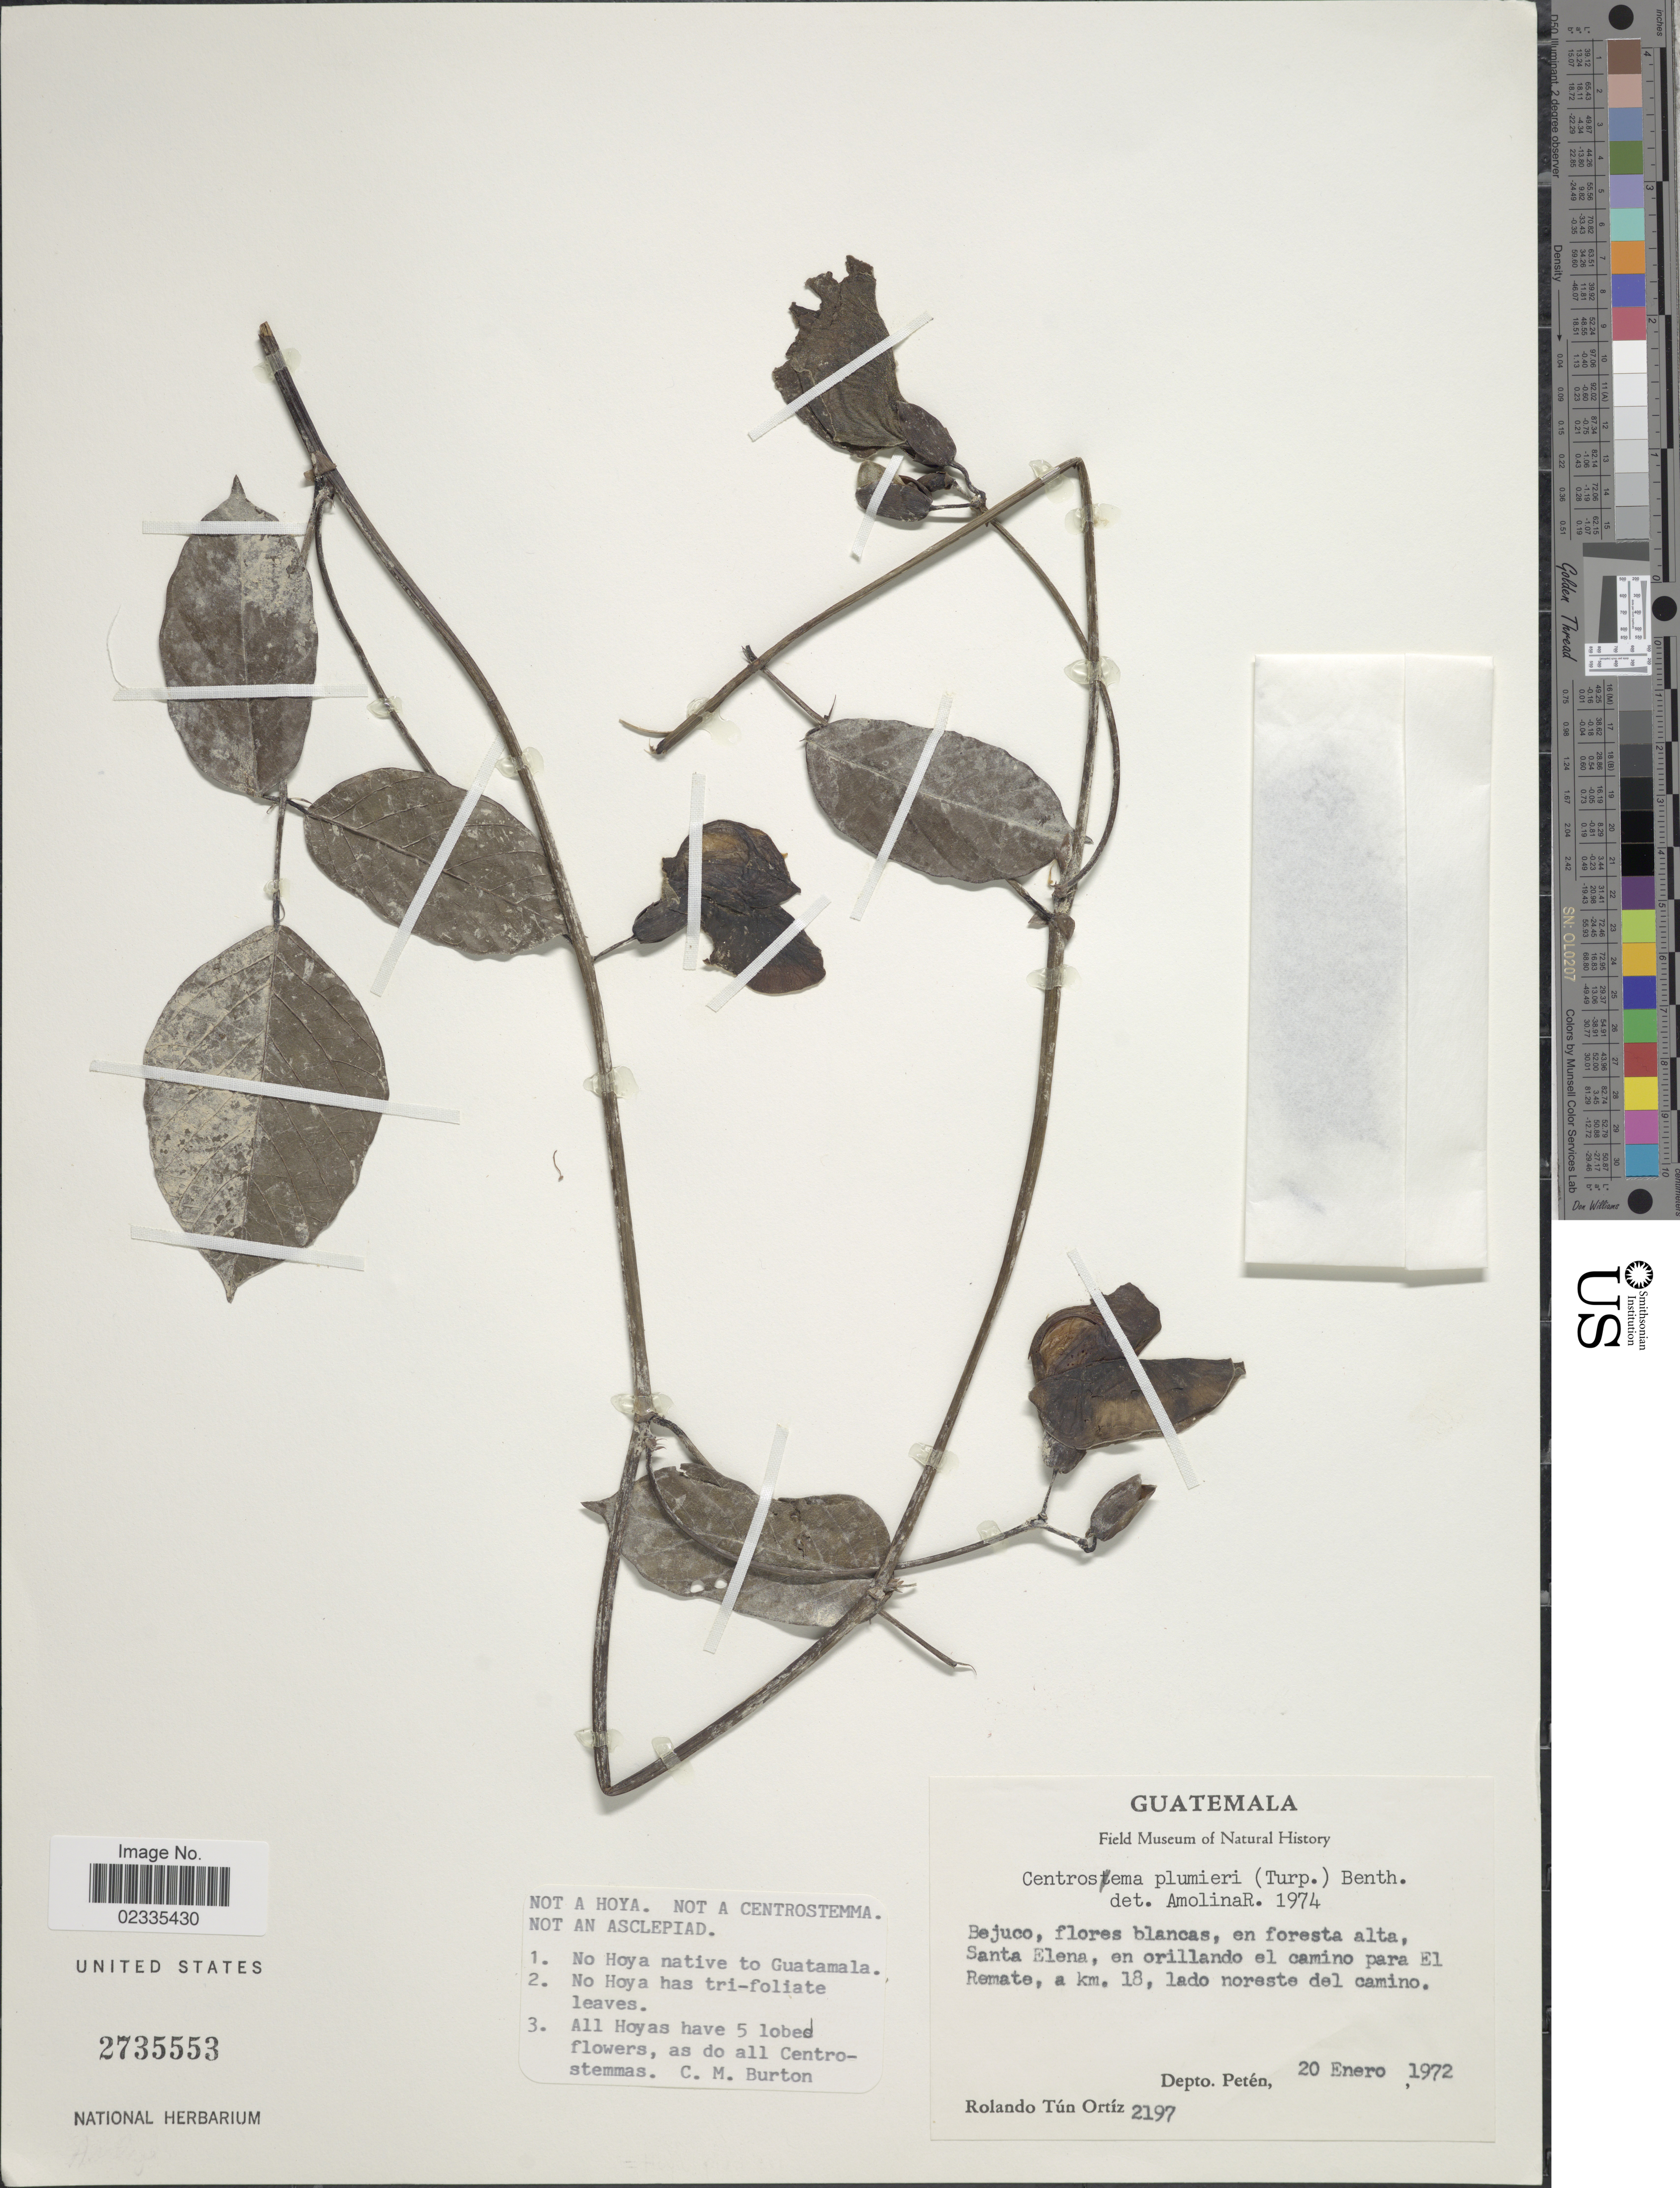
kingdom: Plantae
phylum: Tracheophyta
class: Magnoliopsida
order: Fabales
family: Fabaceae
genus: Centrosema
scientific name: Centrosema plumieri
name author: (Turpin ex Pers.) Benth.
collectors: R. Tún Ortíz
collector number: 2197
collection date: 1972-01-20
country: Guatemala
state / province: El Petén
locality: Santa Elena, en orillando el camino para El Remate, a km. 18, lado noreste del camino. Depto. Peten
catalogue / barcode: US 2735553